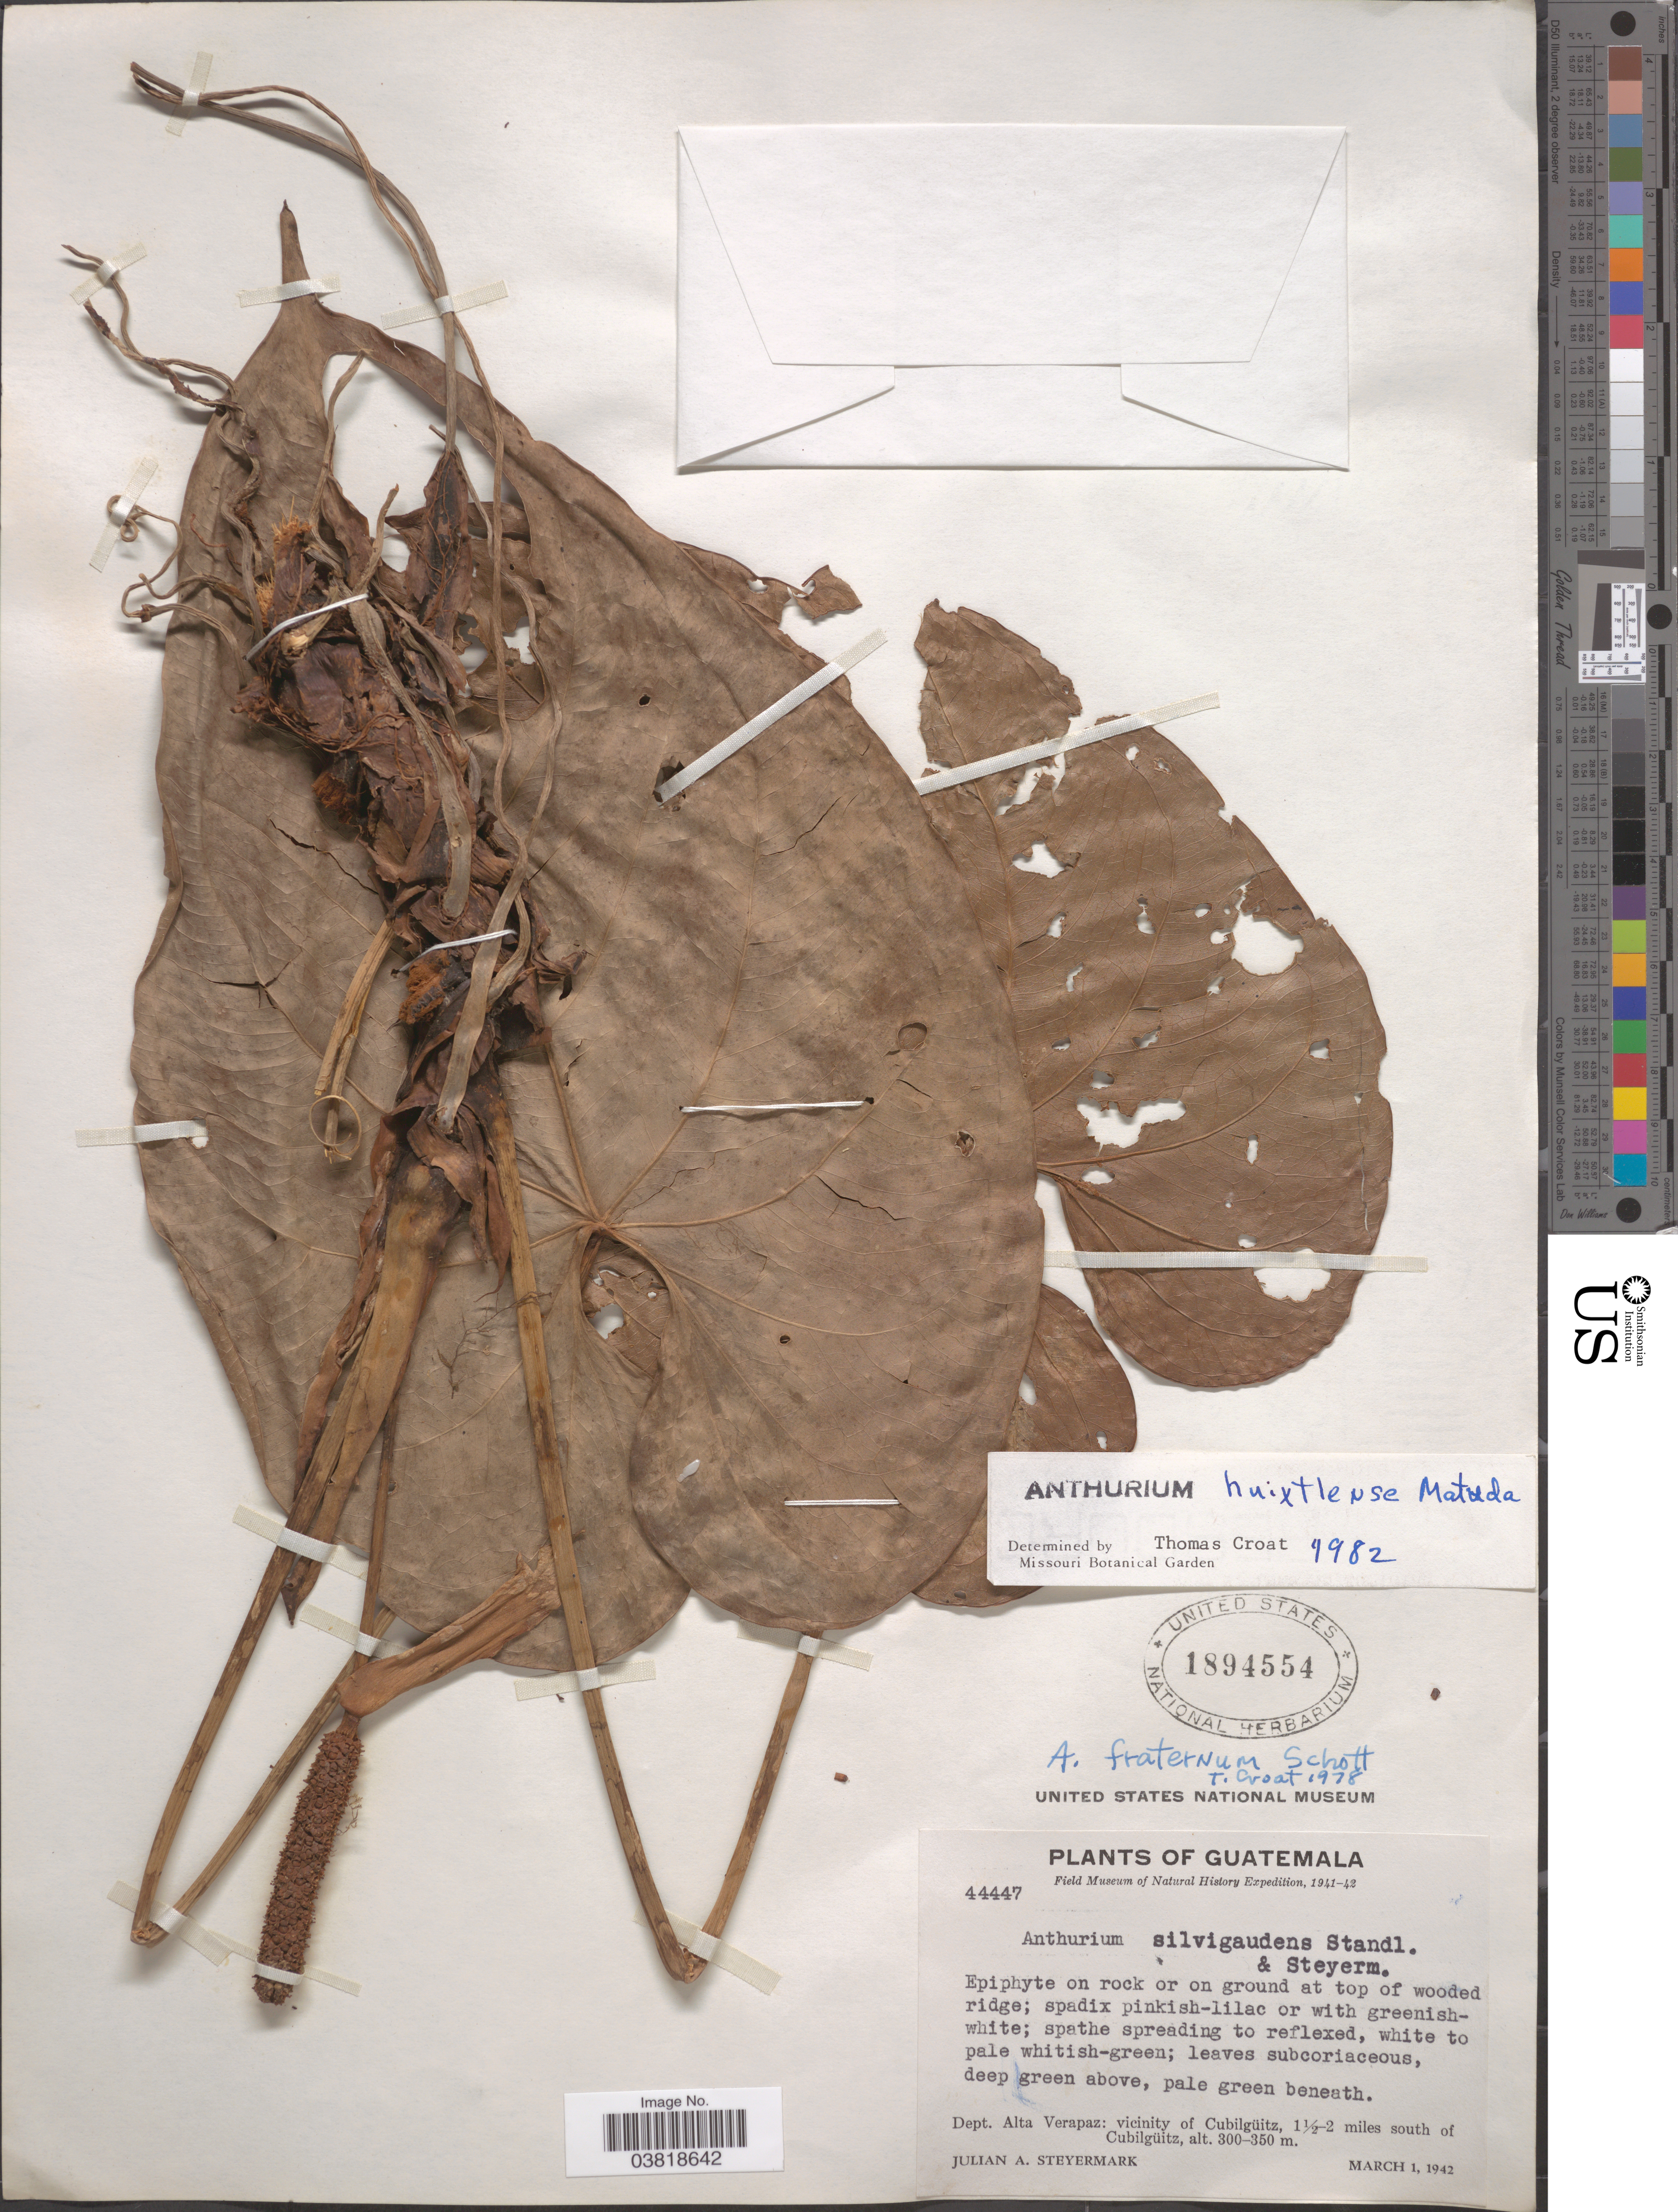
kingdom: Plantae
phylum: Tracheophyta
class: Liliopsida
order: Alismatales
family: Araceae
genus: Anthurium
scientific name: Anthurium huixtlense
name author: Matuda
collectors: J. Steyermark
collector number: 44447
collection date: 1942-03-01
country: Guatemala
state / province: Alta Verapaz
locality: Dept. Alta Verapaz: vicinity of Cubilgüitz, 1½-2 miles south of Cubilgüitz.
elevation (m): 300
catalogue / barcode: US 1894554